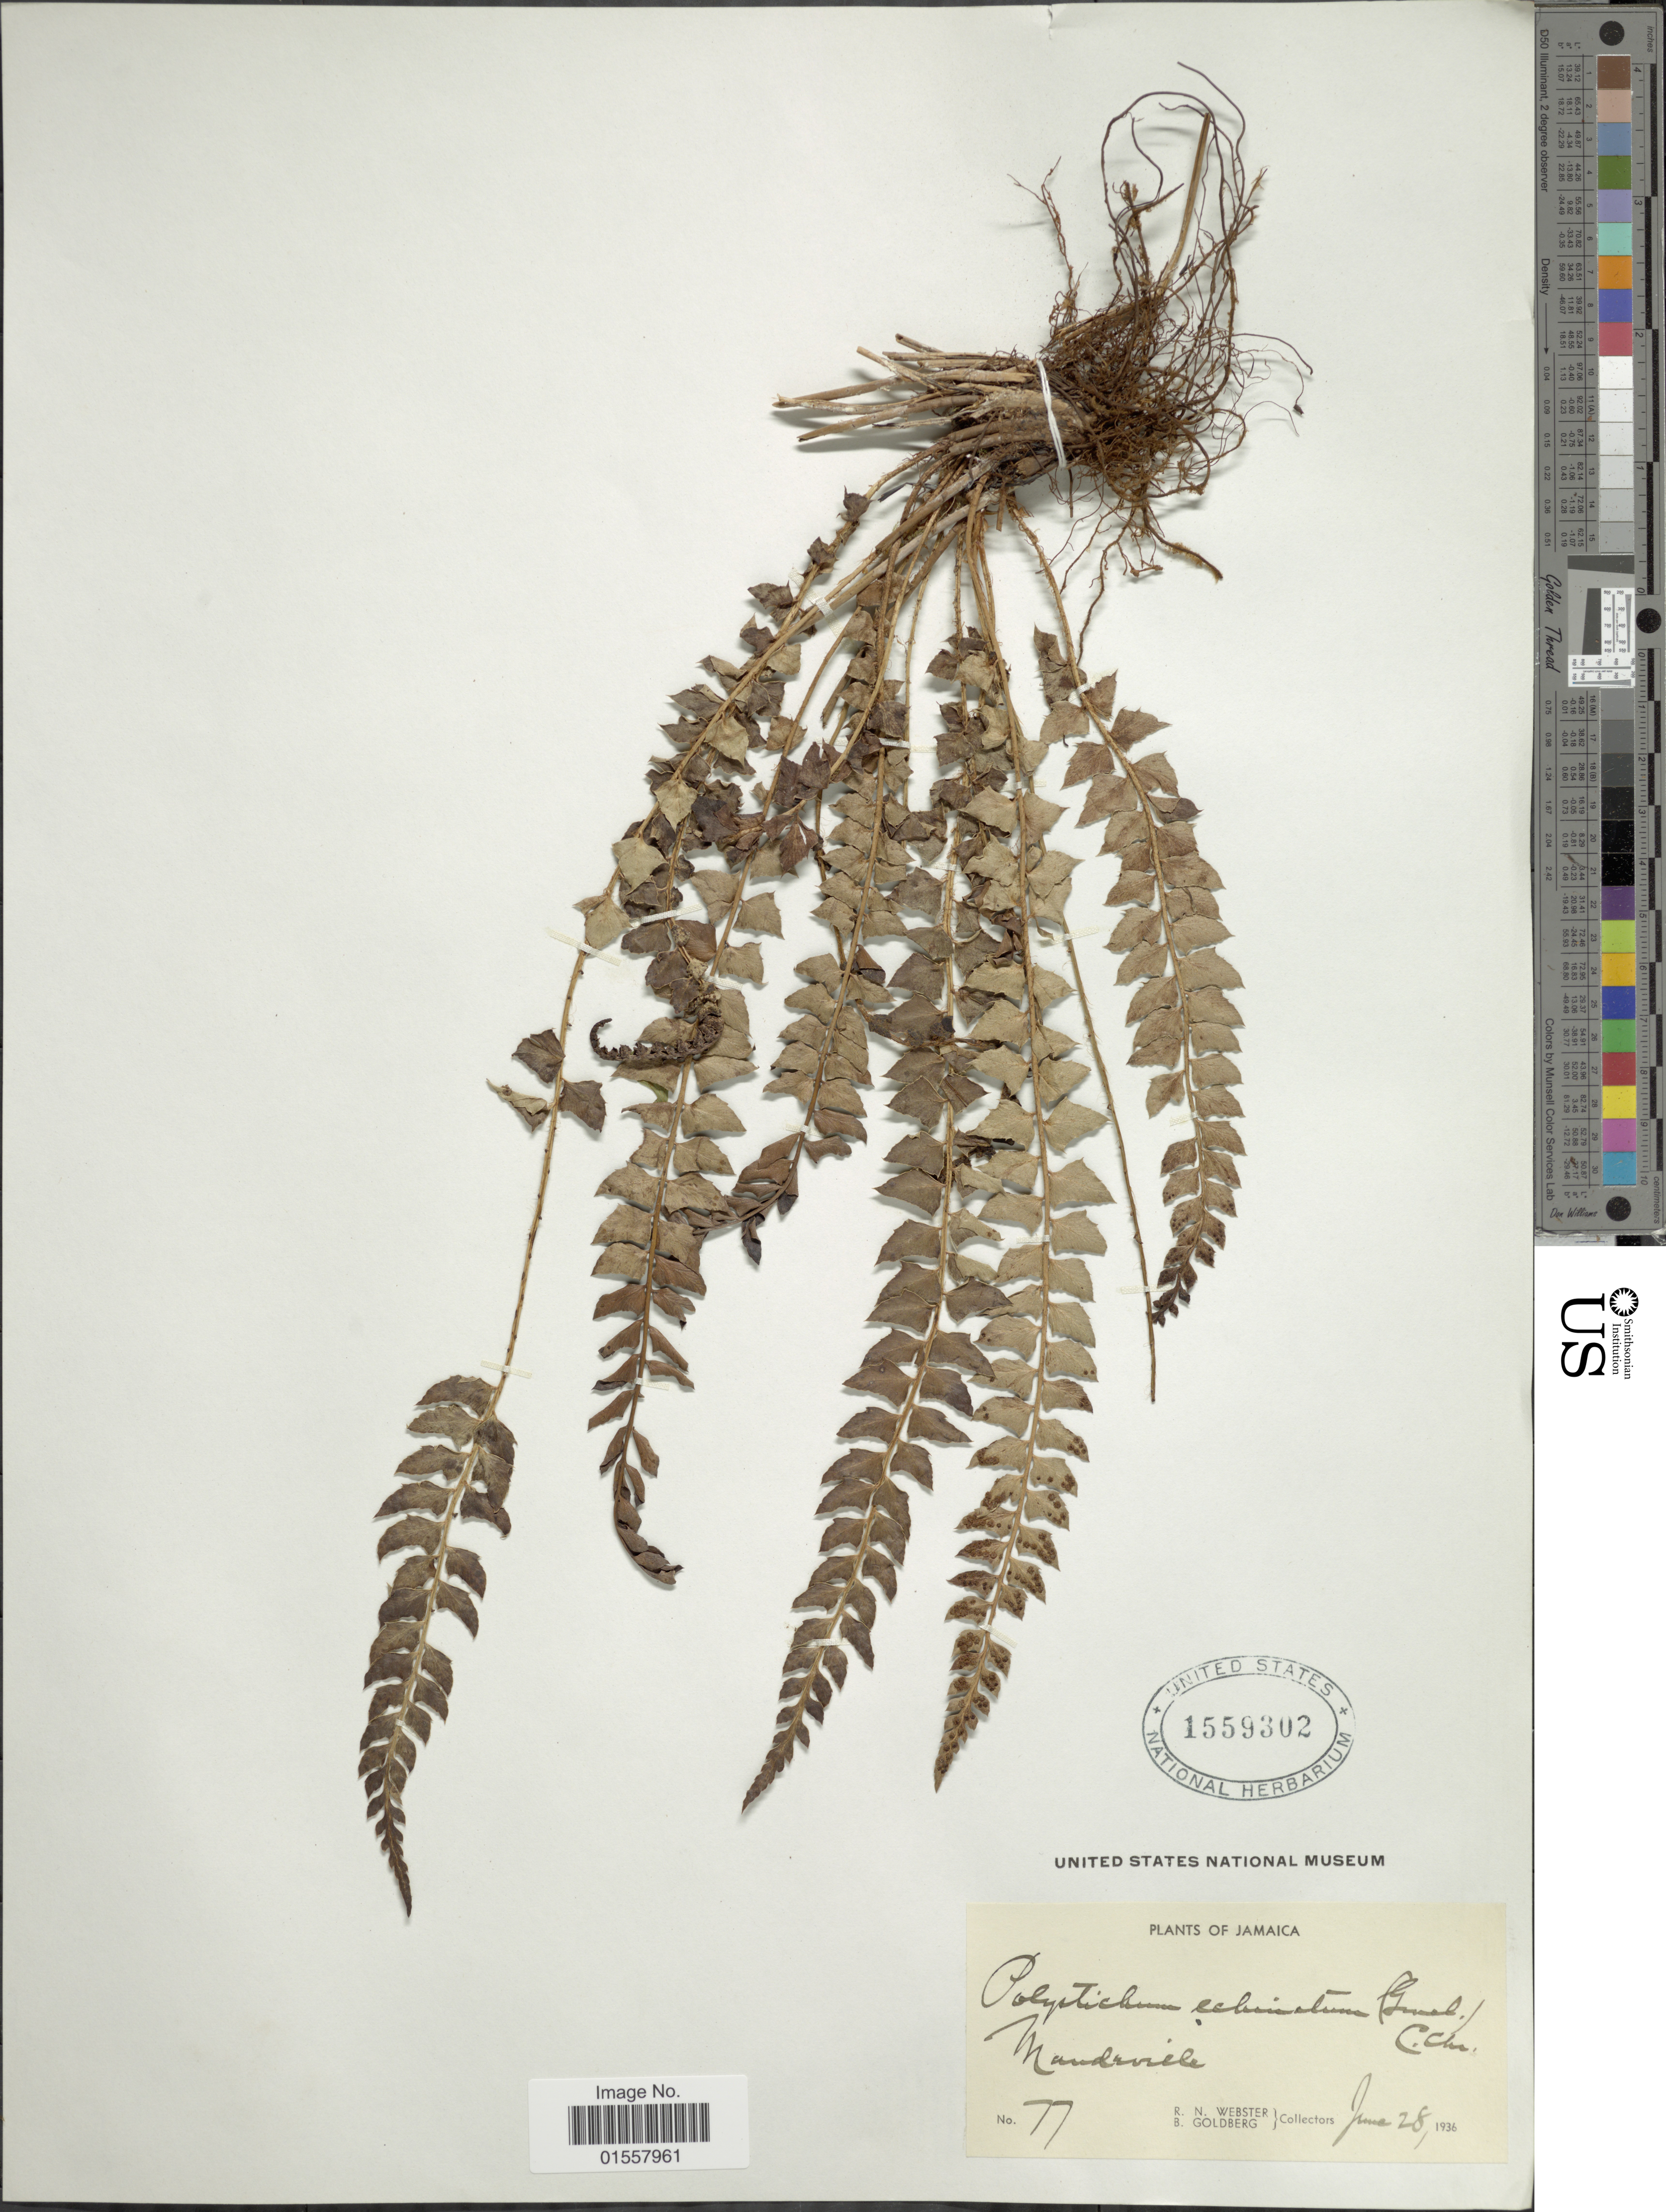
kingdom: Plantae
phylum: Tracheophyta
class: Polypodiopsida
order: Polypodiales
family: Dryopteridaceae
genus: Polystichum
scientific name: Polystichum echinatum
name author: (J.F. Gmel.) C. Chr.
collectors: R. N. Webster & B. Goldberg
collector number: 77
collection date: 1936-06-28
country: Jamaica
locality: Mandeville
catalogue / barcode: US 1559302